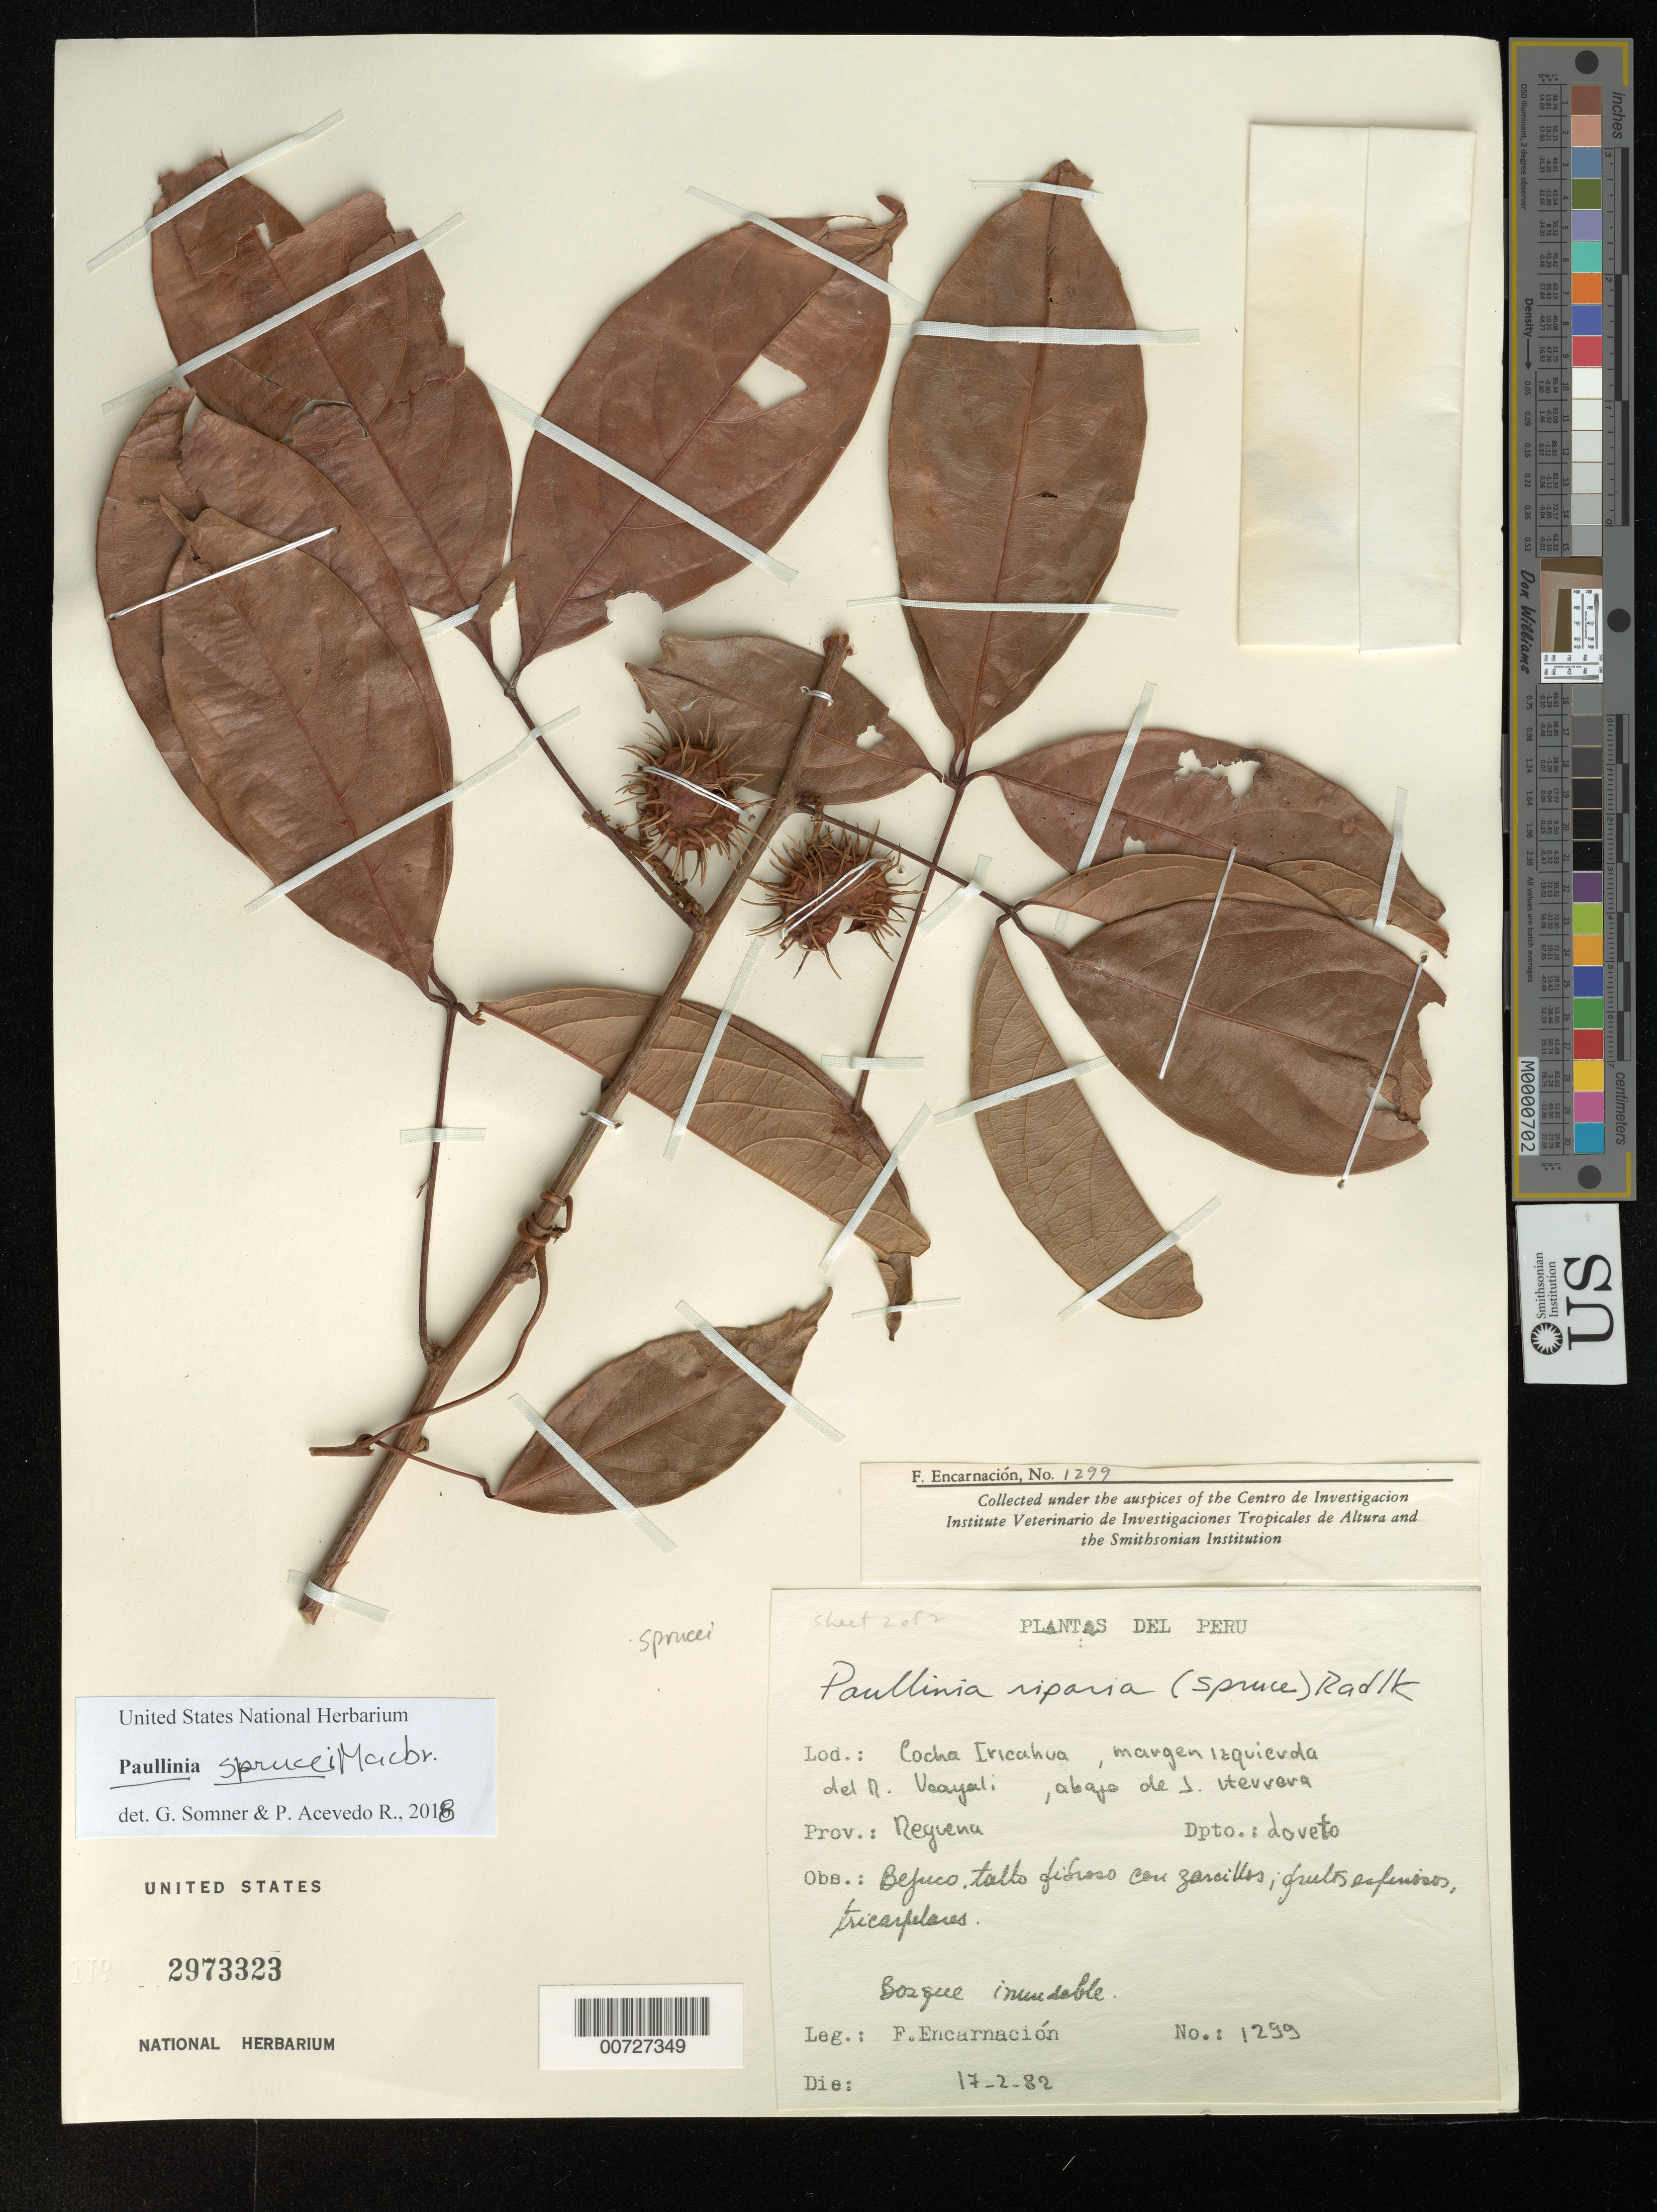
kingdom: Plantae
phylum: Tracheophyta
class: Magnoliopsida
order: Sapindales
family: Sapindaceae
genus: Paullinia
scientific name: Paullinia sprucei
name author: J.F. Macbr.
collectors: F. Encarnación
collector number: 1299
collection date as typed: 17 Feb 1982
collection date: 1982-02-17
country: Peru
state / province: Loreto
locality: Prov. Reguena: Cocha Iricahua, margen izquierda del Rio Voayali, abajo de J. Iterrena.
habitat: Bosque inundable.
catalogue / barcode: US 2973323